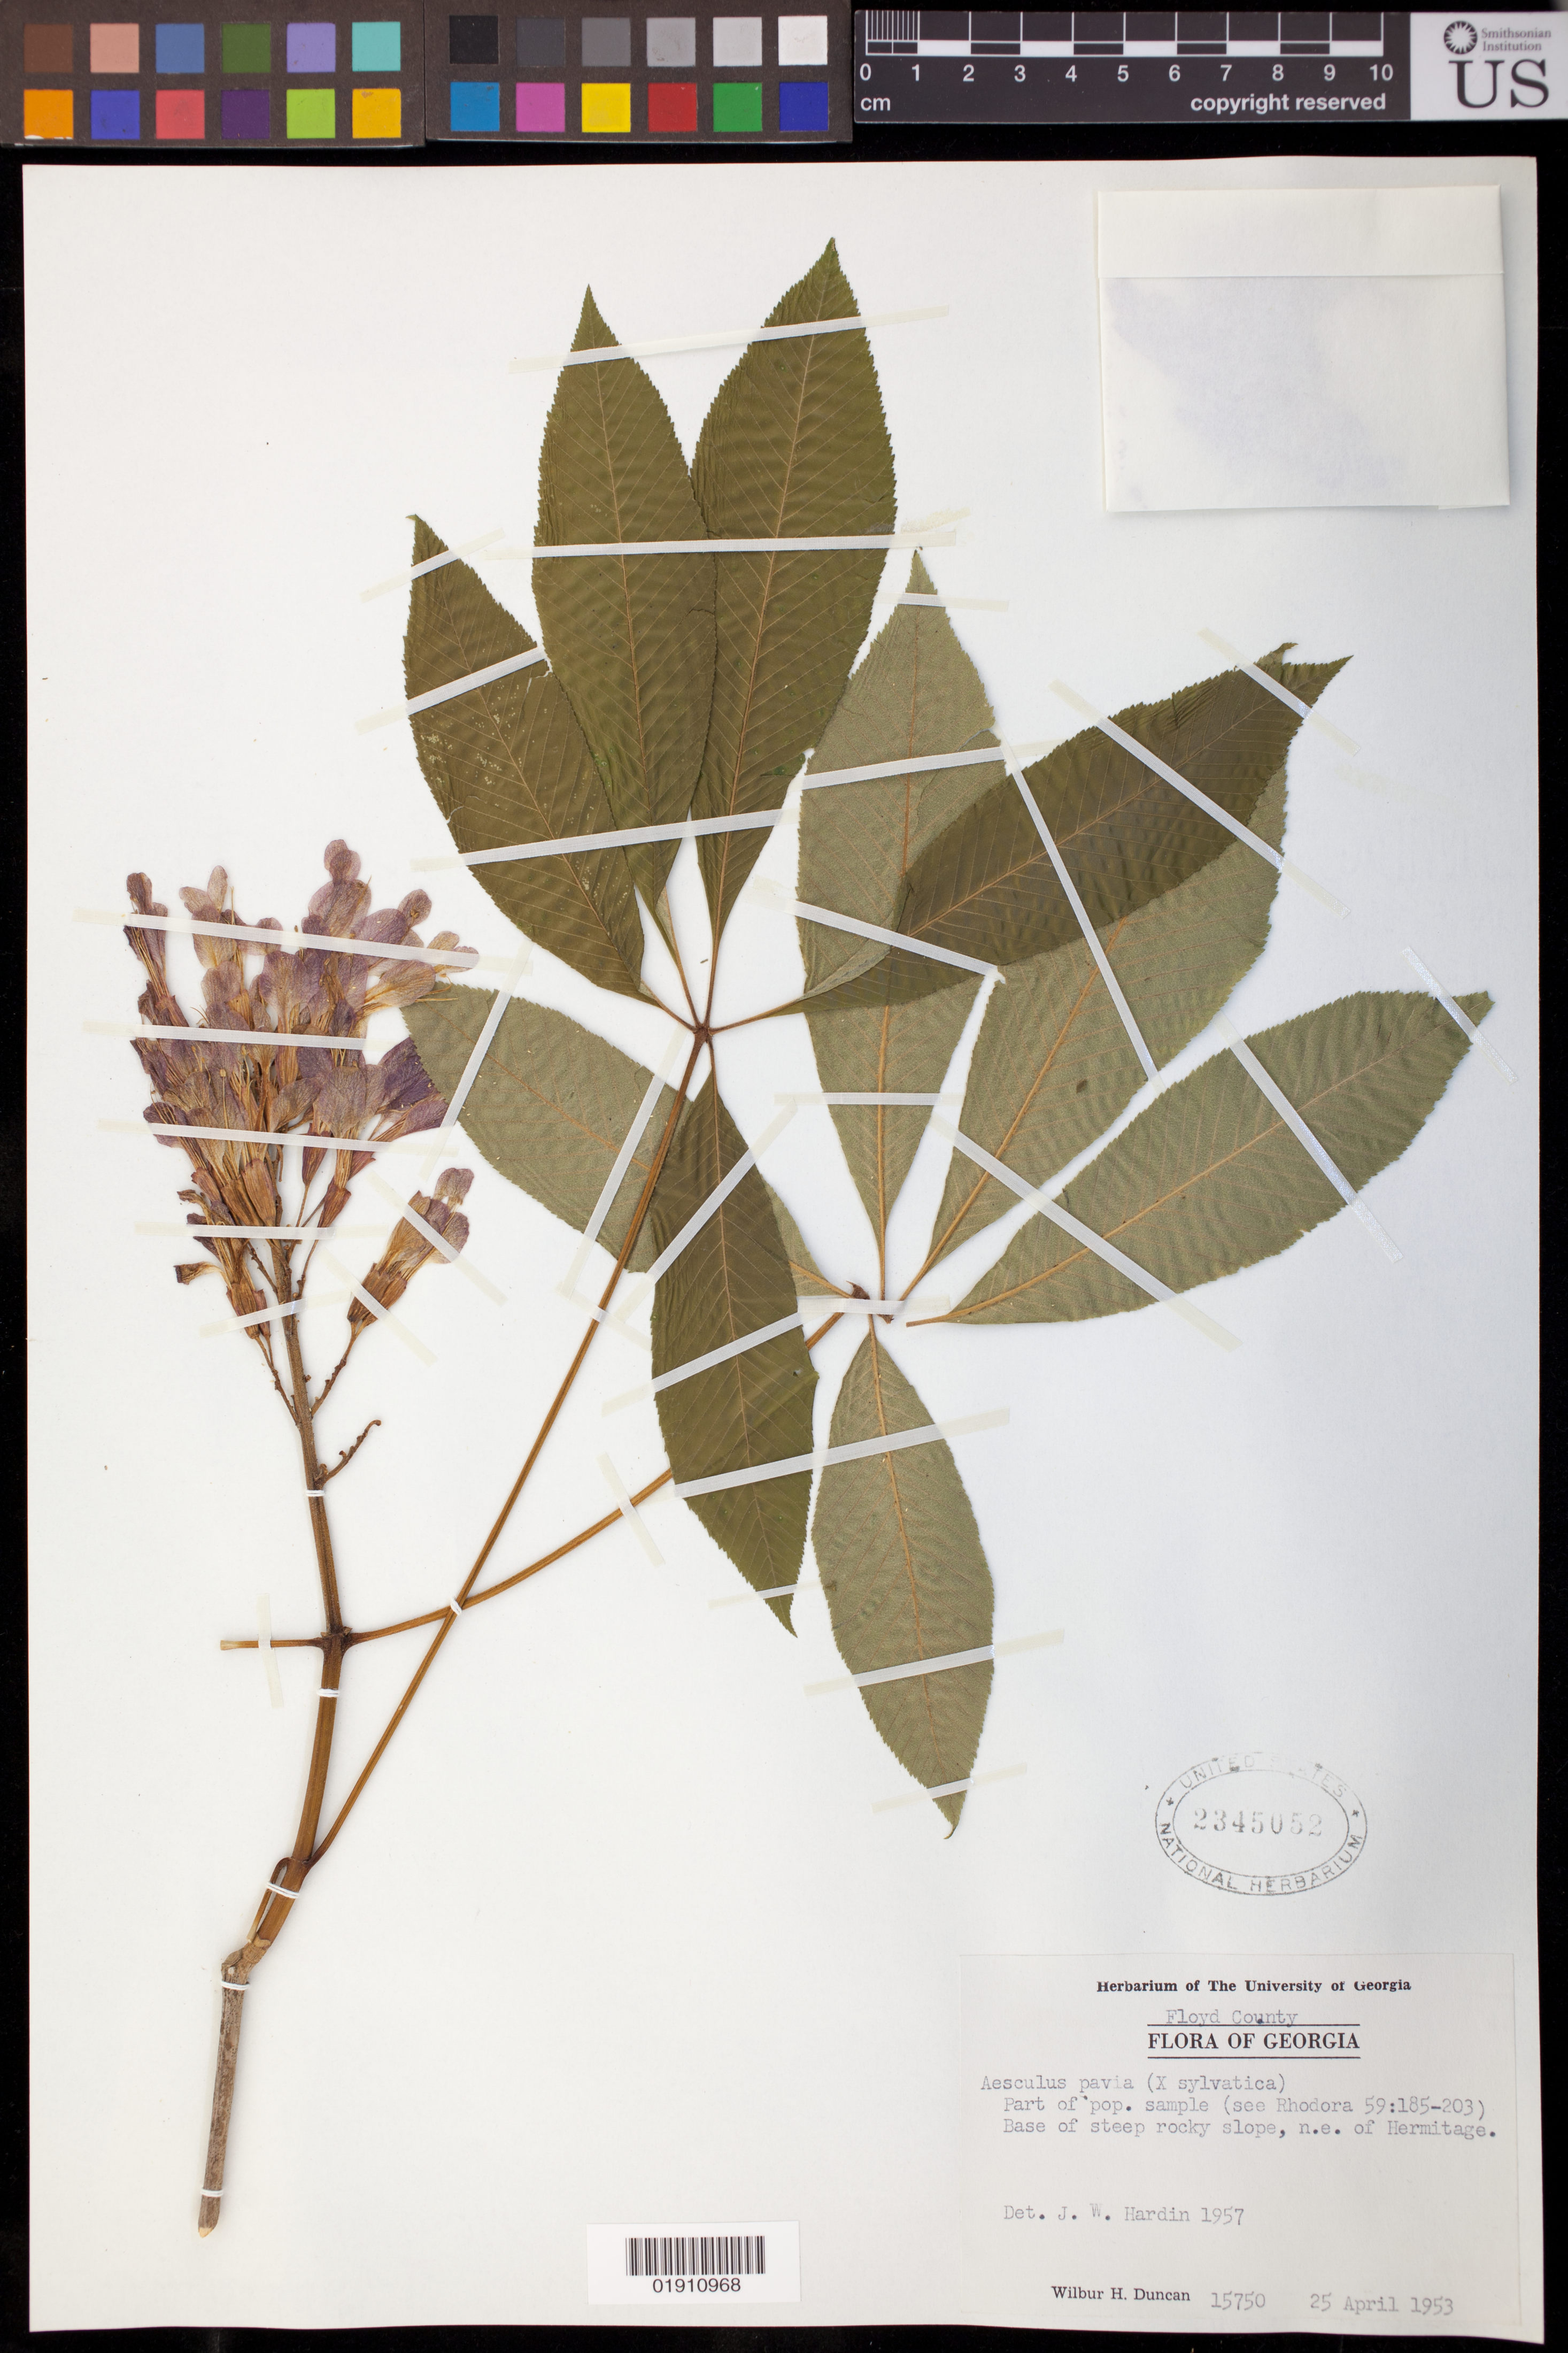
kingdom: Plantae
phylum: Tracheophyta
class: Magnoliopsida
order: Sapindales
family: Sapindaceae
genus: Aesculus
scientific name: Aesculus pavia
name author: L.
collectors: W. H. Duncan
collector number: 15750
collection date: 1953-04-25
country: United States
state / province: Georgia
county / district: Floyd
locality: Base of steep rocky slope, n.e. of Hermitage.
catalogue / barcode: US 2345052